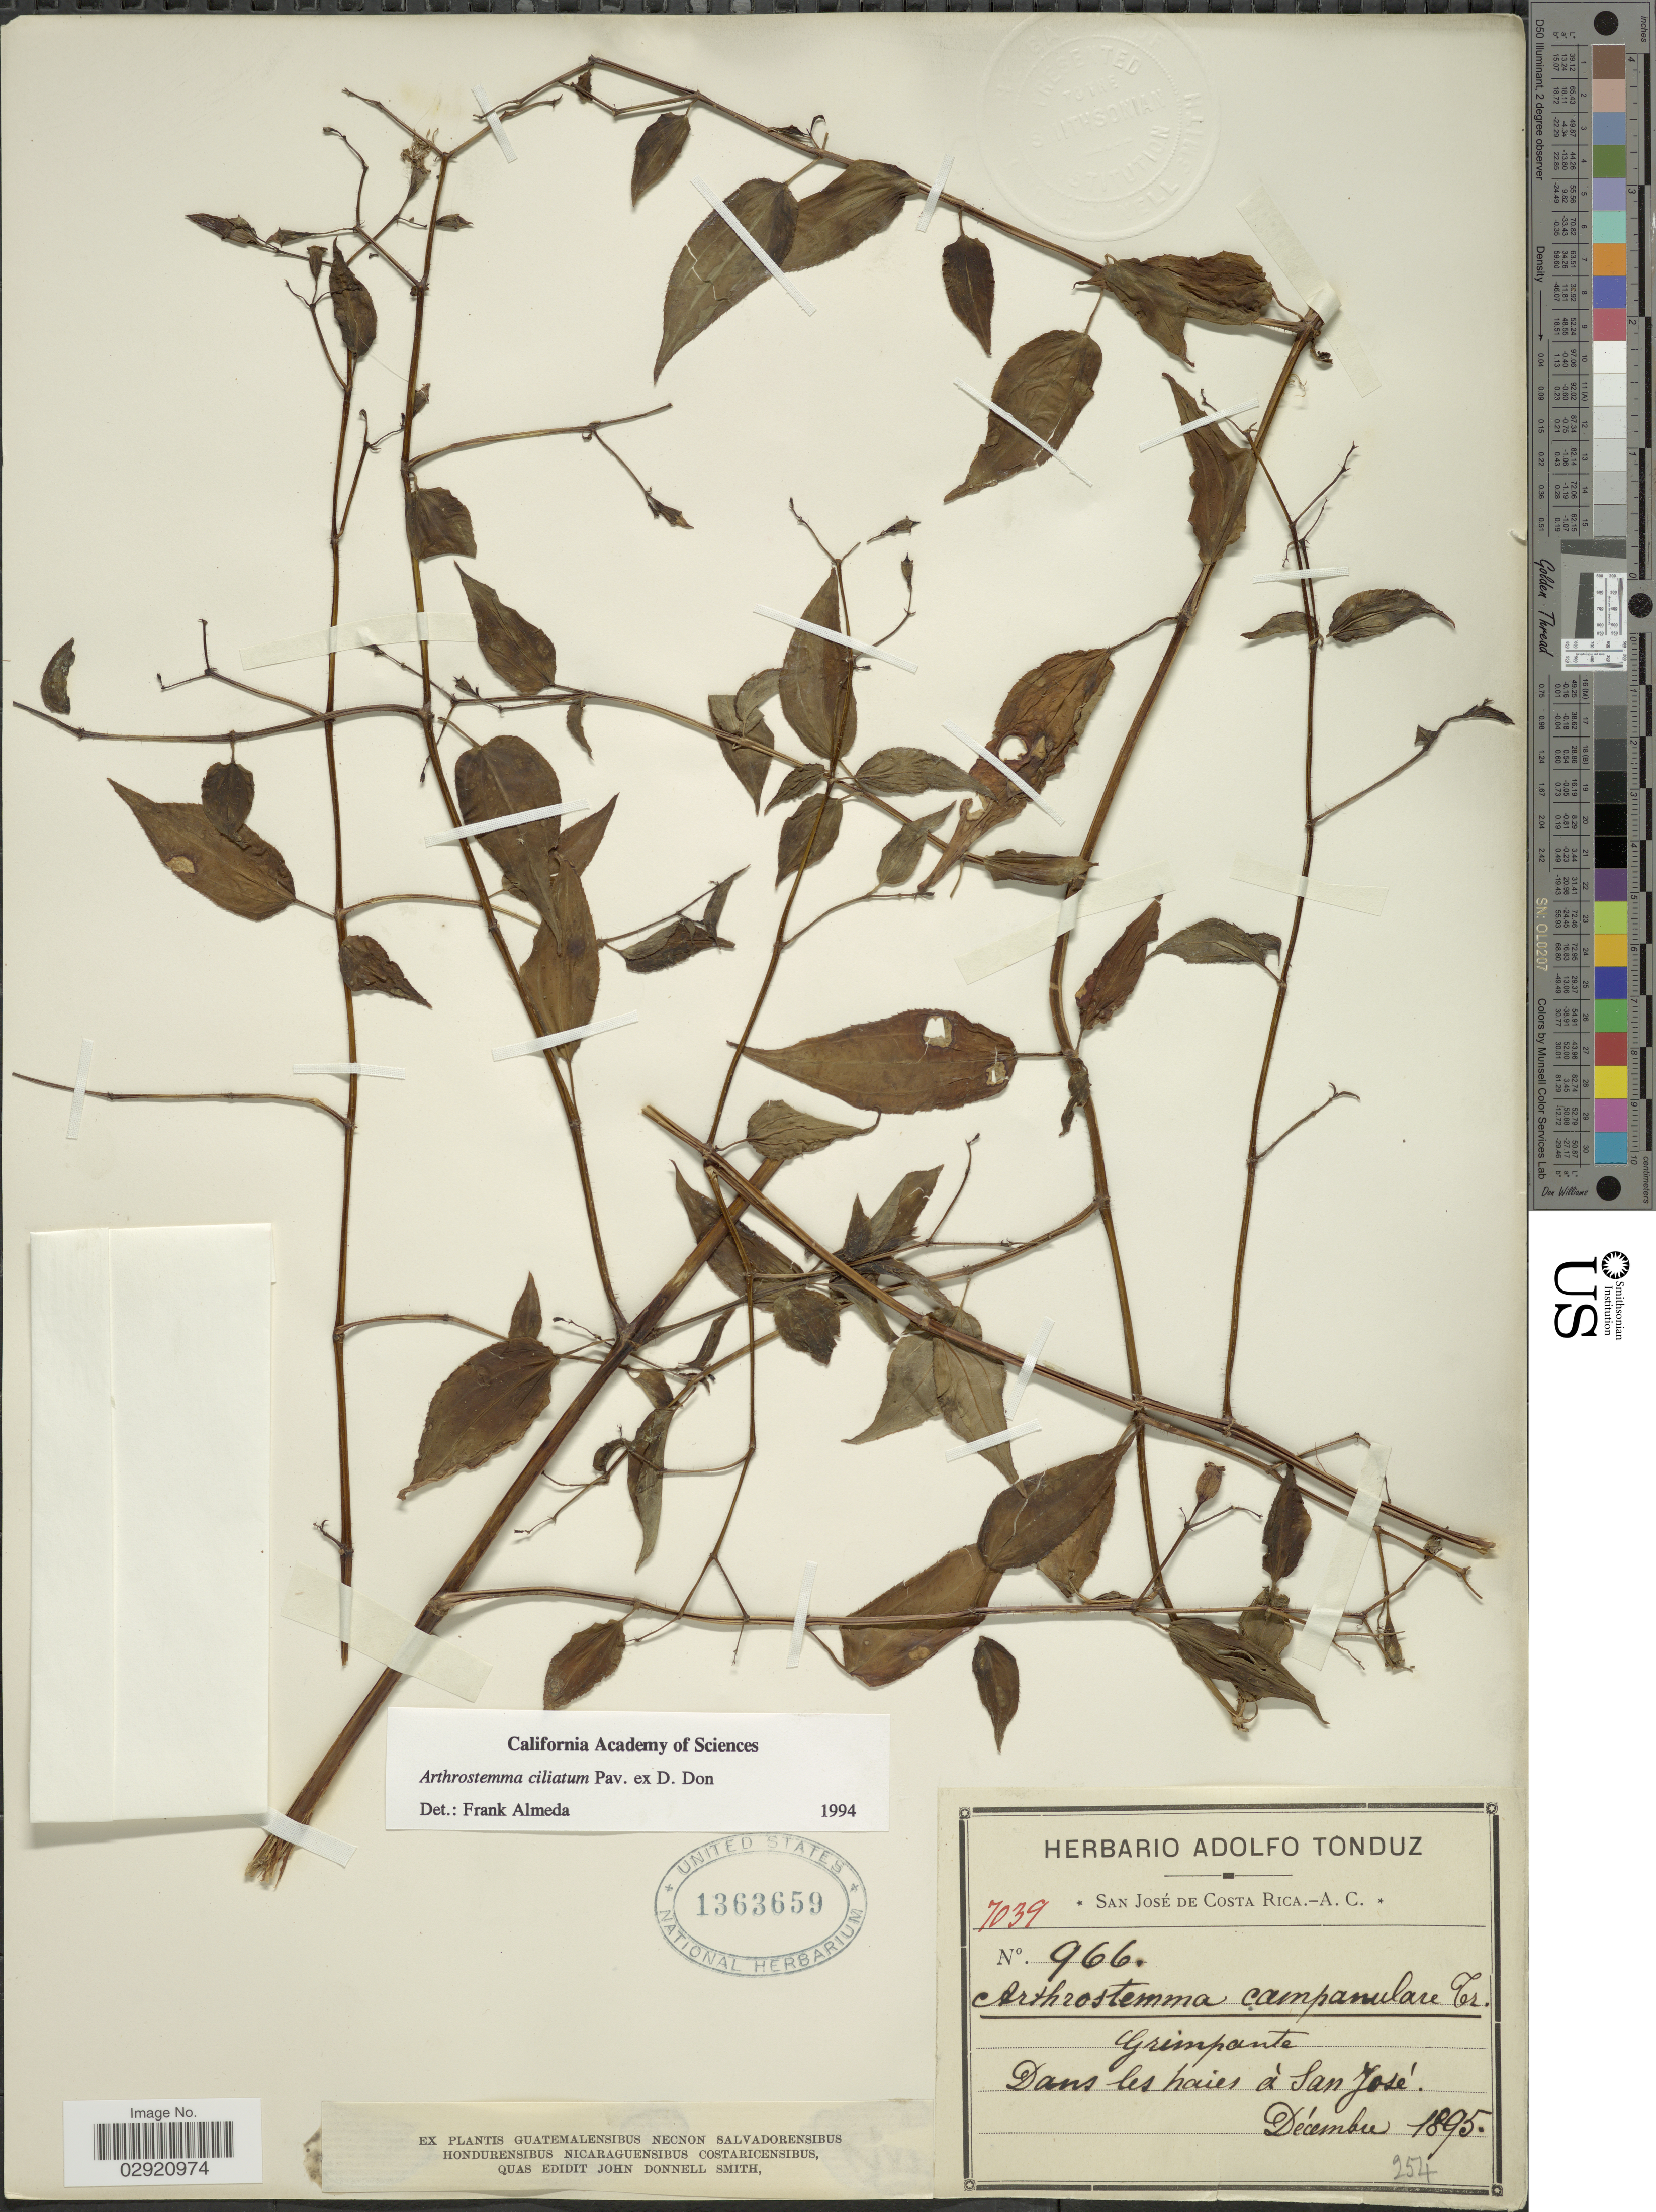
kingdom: Plantae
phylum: Tracheophyta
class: Magnoliopsida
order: Myrtales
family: Melastomataceae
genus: Arthrostemma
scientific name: Arthrostemma ciliatum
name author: Pav. ex D. Don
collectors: ex Herb. Adolfo Tonduz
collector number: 966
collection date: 1895-12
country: Costa Rica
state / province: San José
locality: Dans les haies à San José.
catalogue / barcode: US 1363659